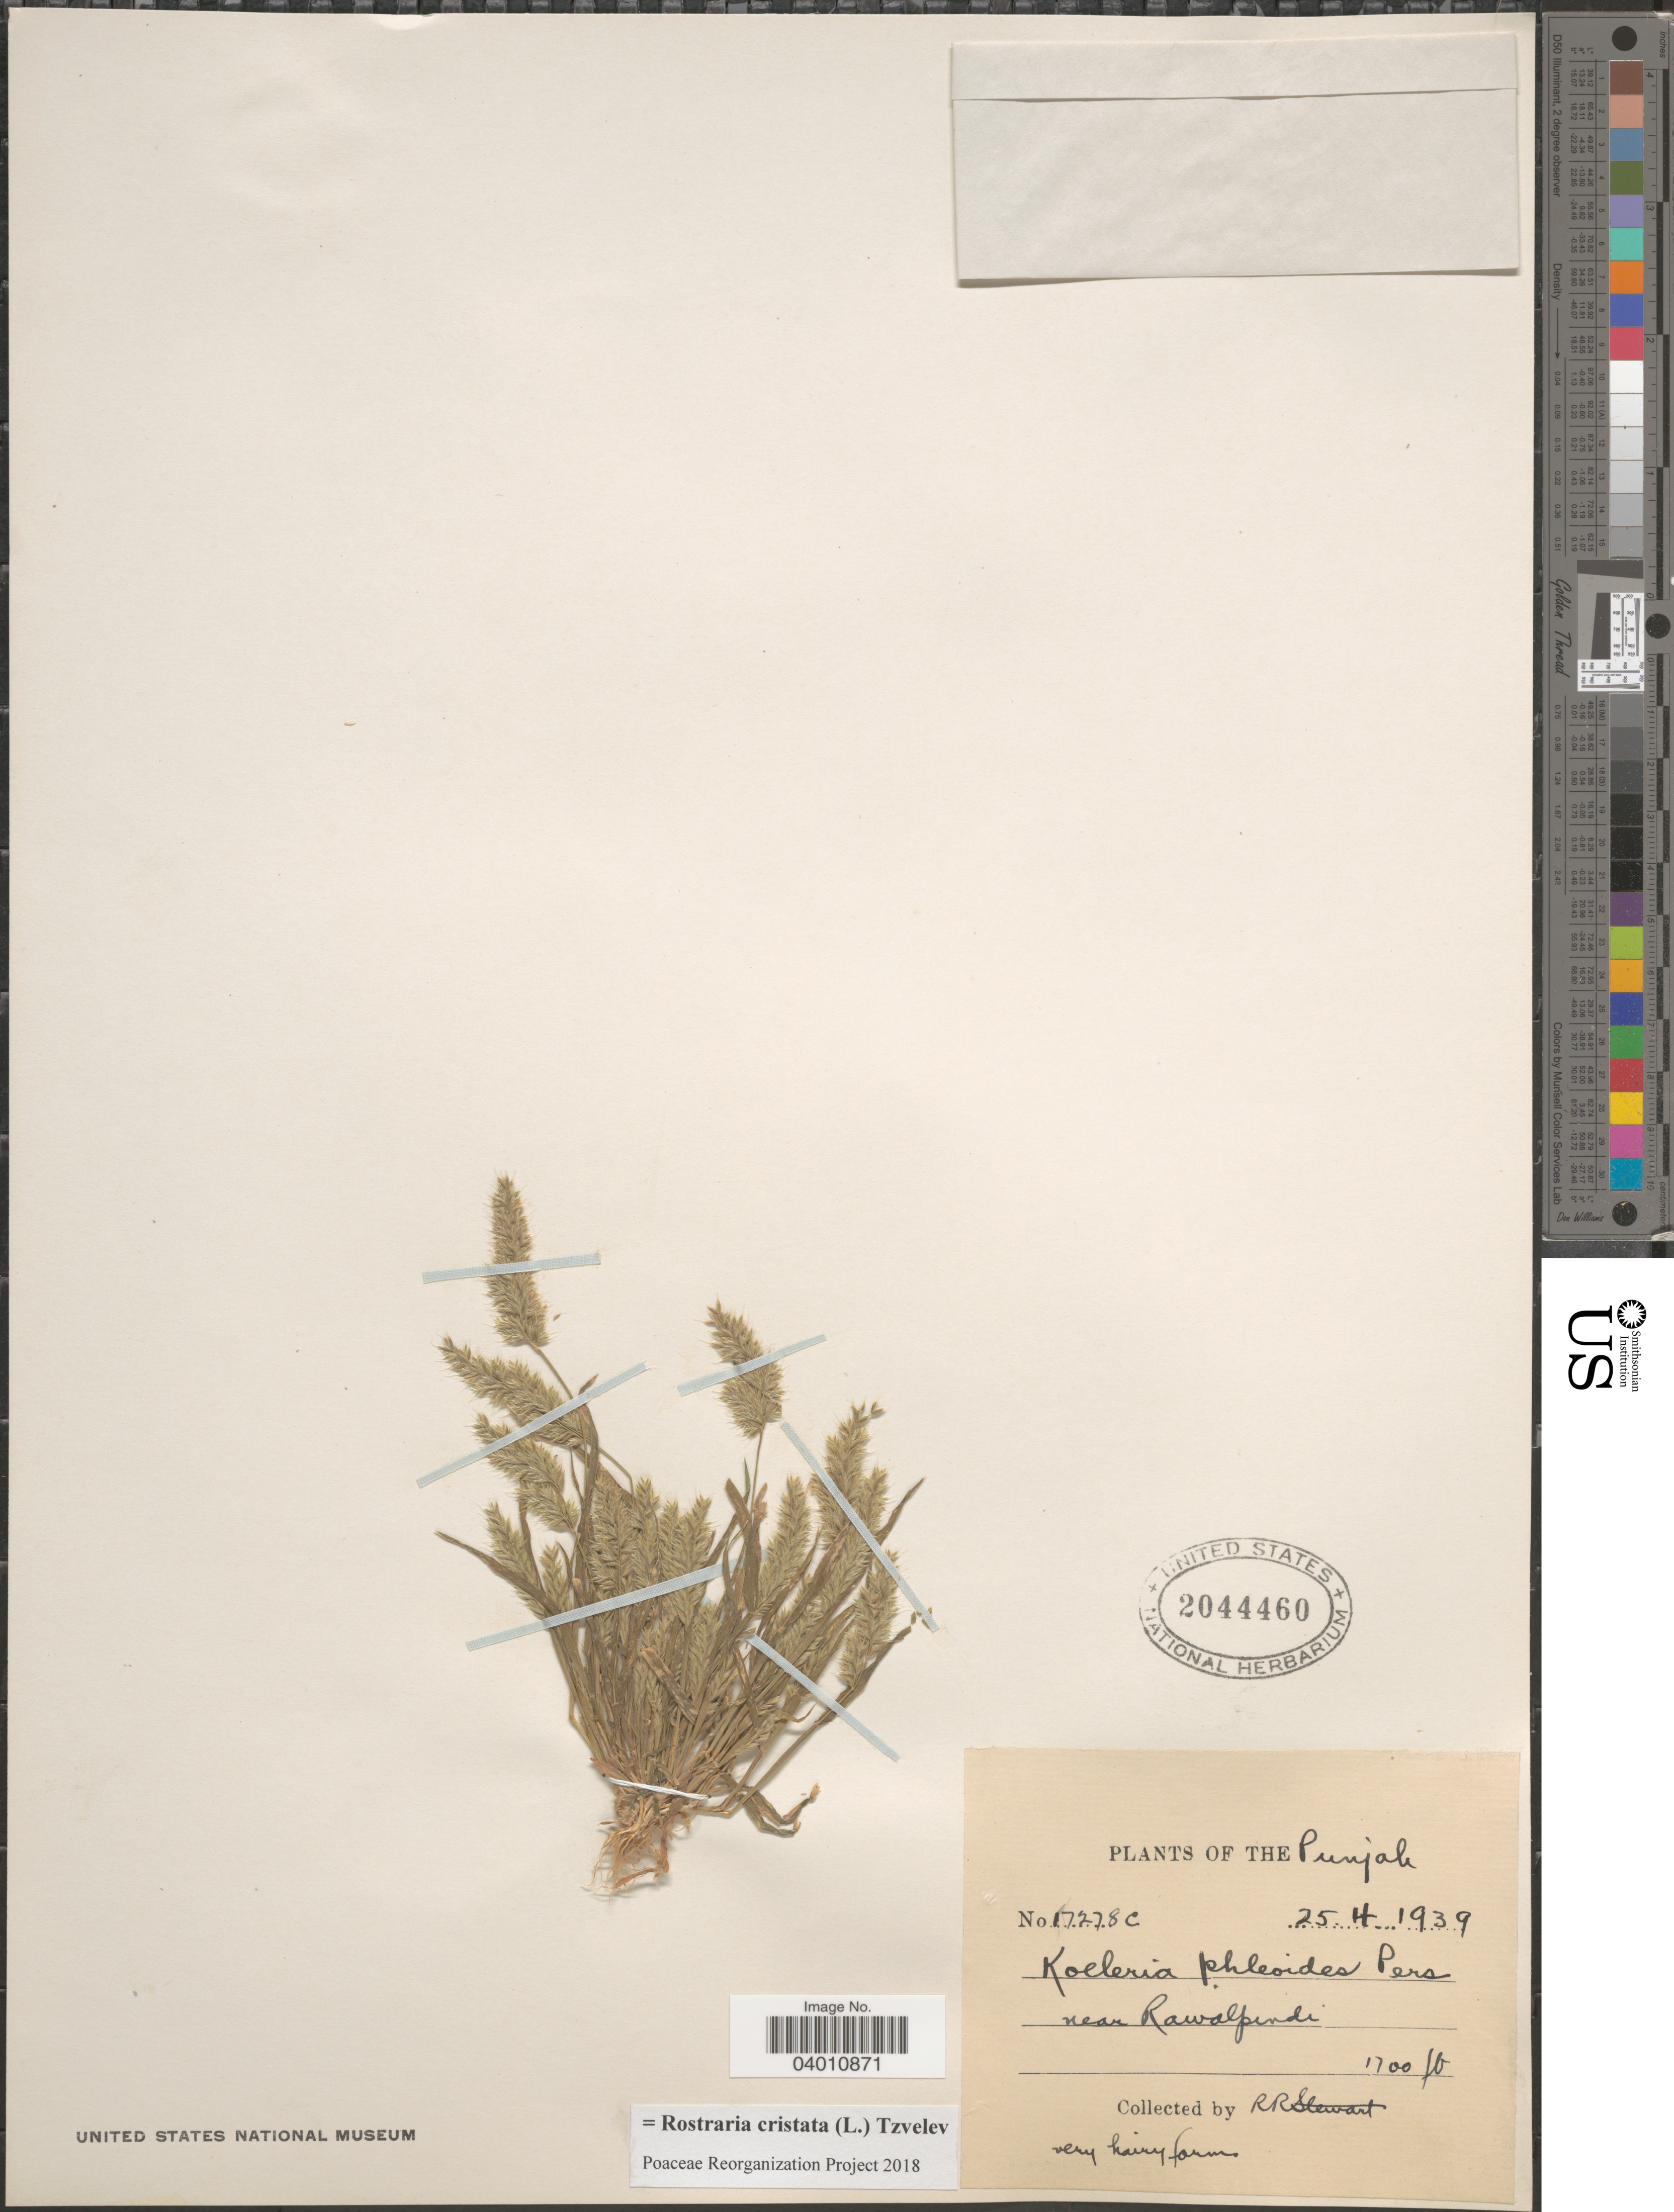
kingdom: Plantae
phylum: Tracheophyta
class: Liliopsida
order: Poales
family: Poaceae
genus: Rostraria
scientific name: Rostraria cristata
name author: (L.) Tzvelev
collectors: R. Stewart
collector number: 17278C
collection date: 1939-04-25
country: Pakistan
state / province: Punjab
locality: Near Rawalpindi.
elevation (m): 518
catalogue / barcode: US 2044460